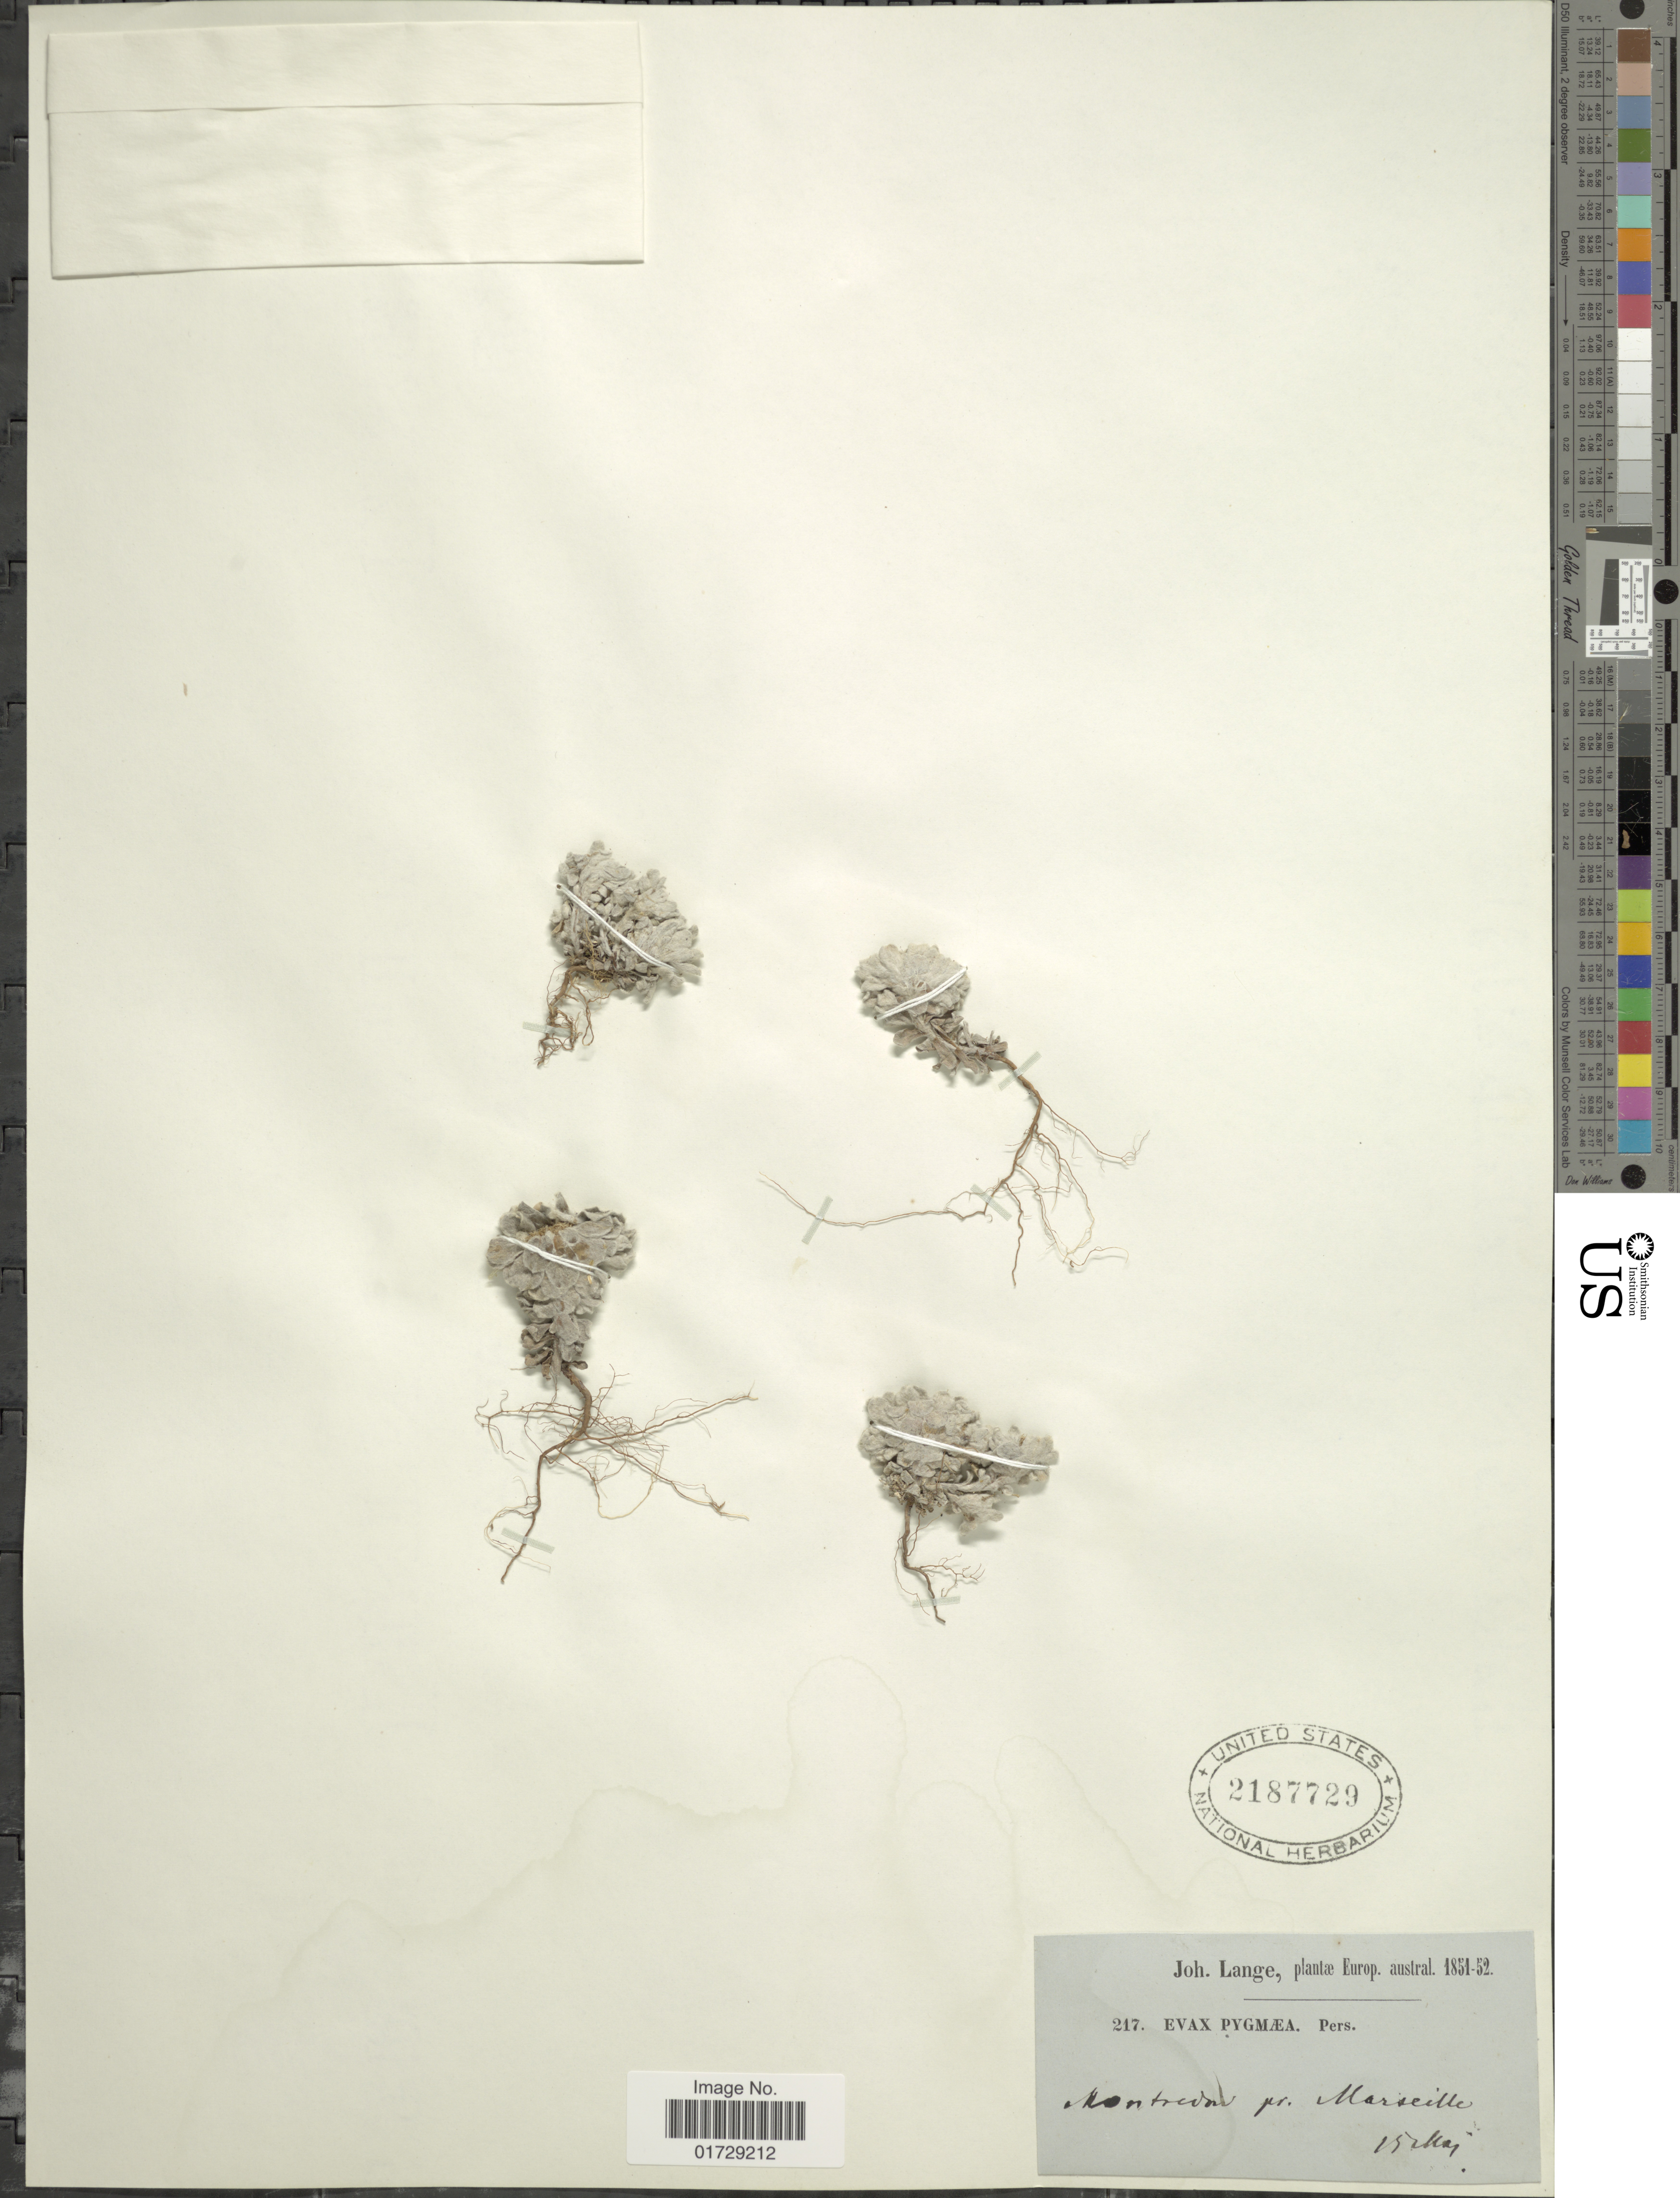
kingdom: Plantae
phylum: Tracheophyta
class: Magnoliopsida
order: Asterales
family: Asteraceae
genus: Evax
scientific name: Evax pygmaea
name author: (L.) Brot.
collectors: J. M. C. Lange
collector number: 217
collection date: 1851/1852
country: France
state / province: Provence-Alpes-Côte d'Azur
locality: Montrevon, pr. Marseille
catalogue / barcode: US 2187729